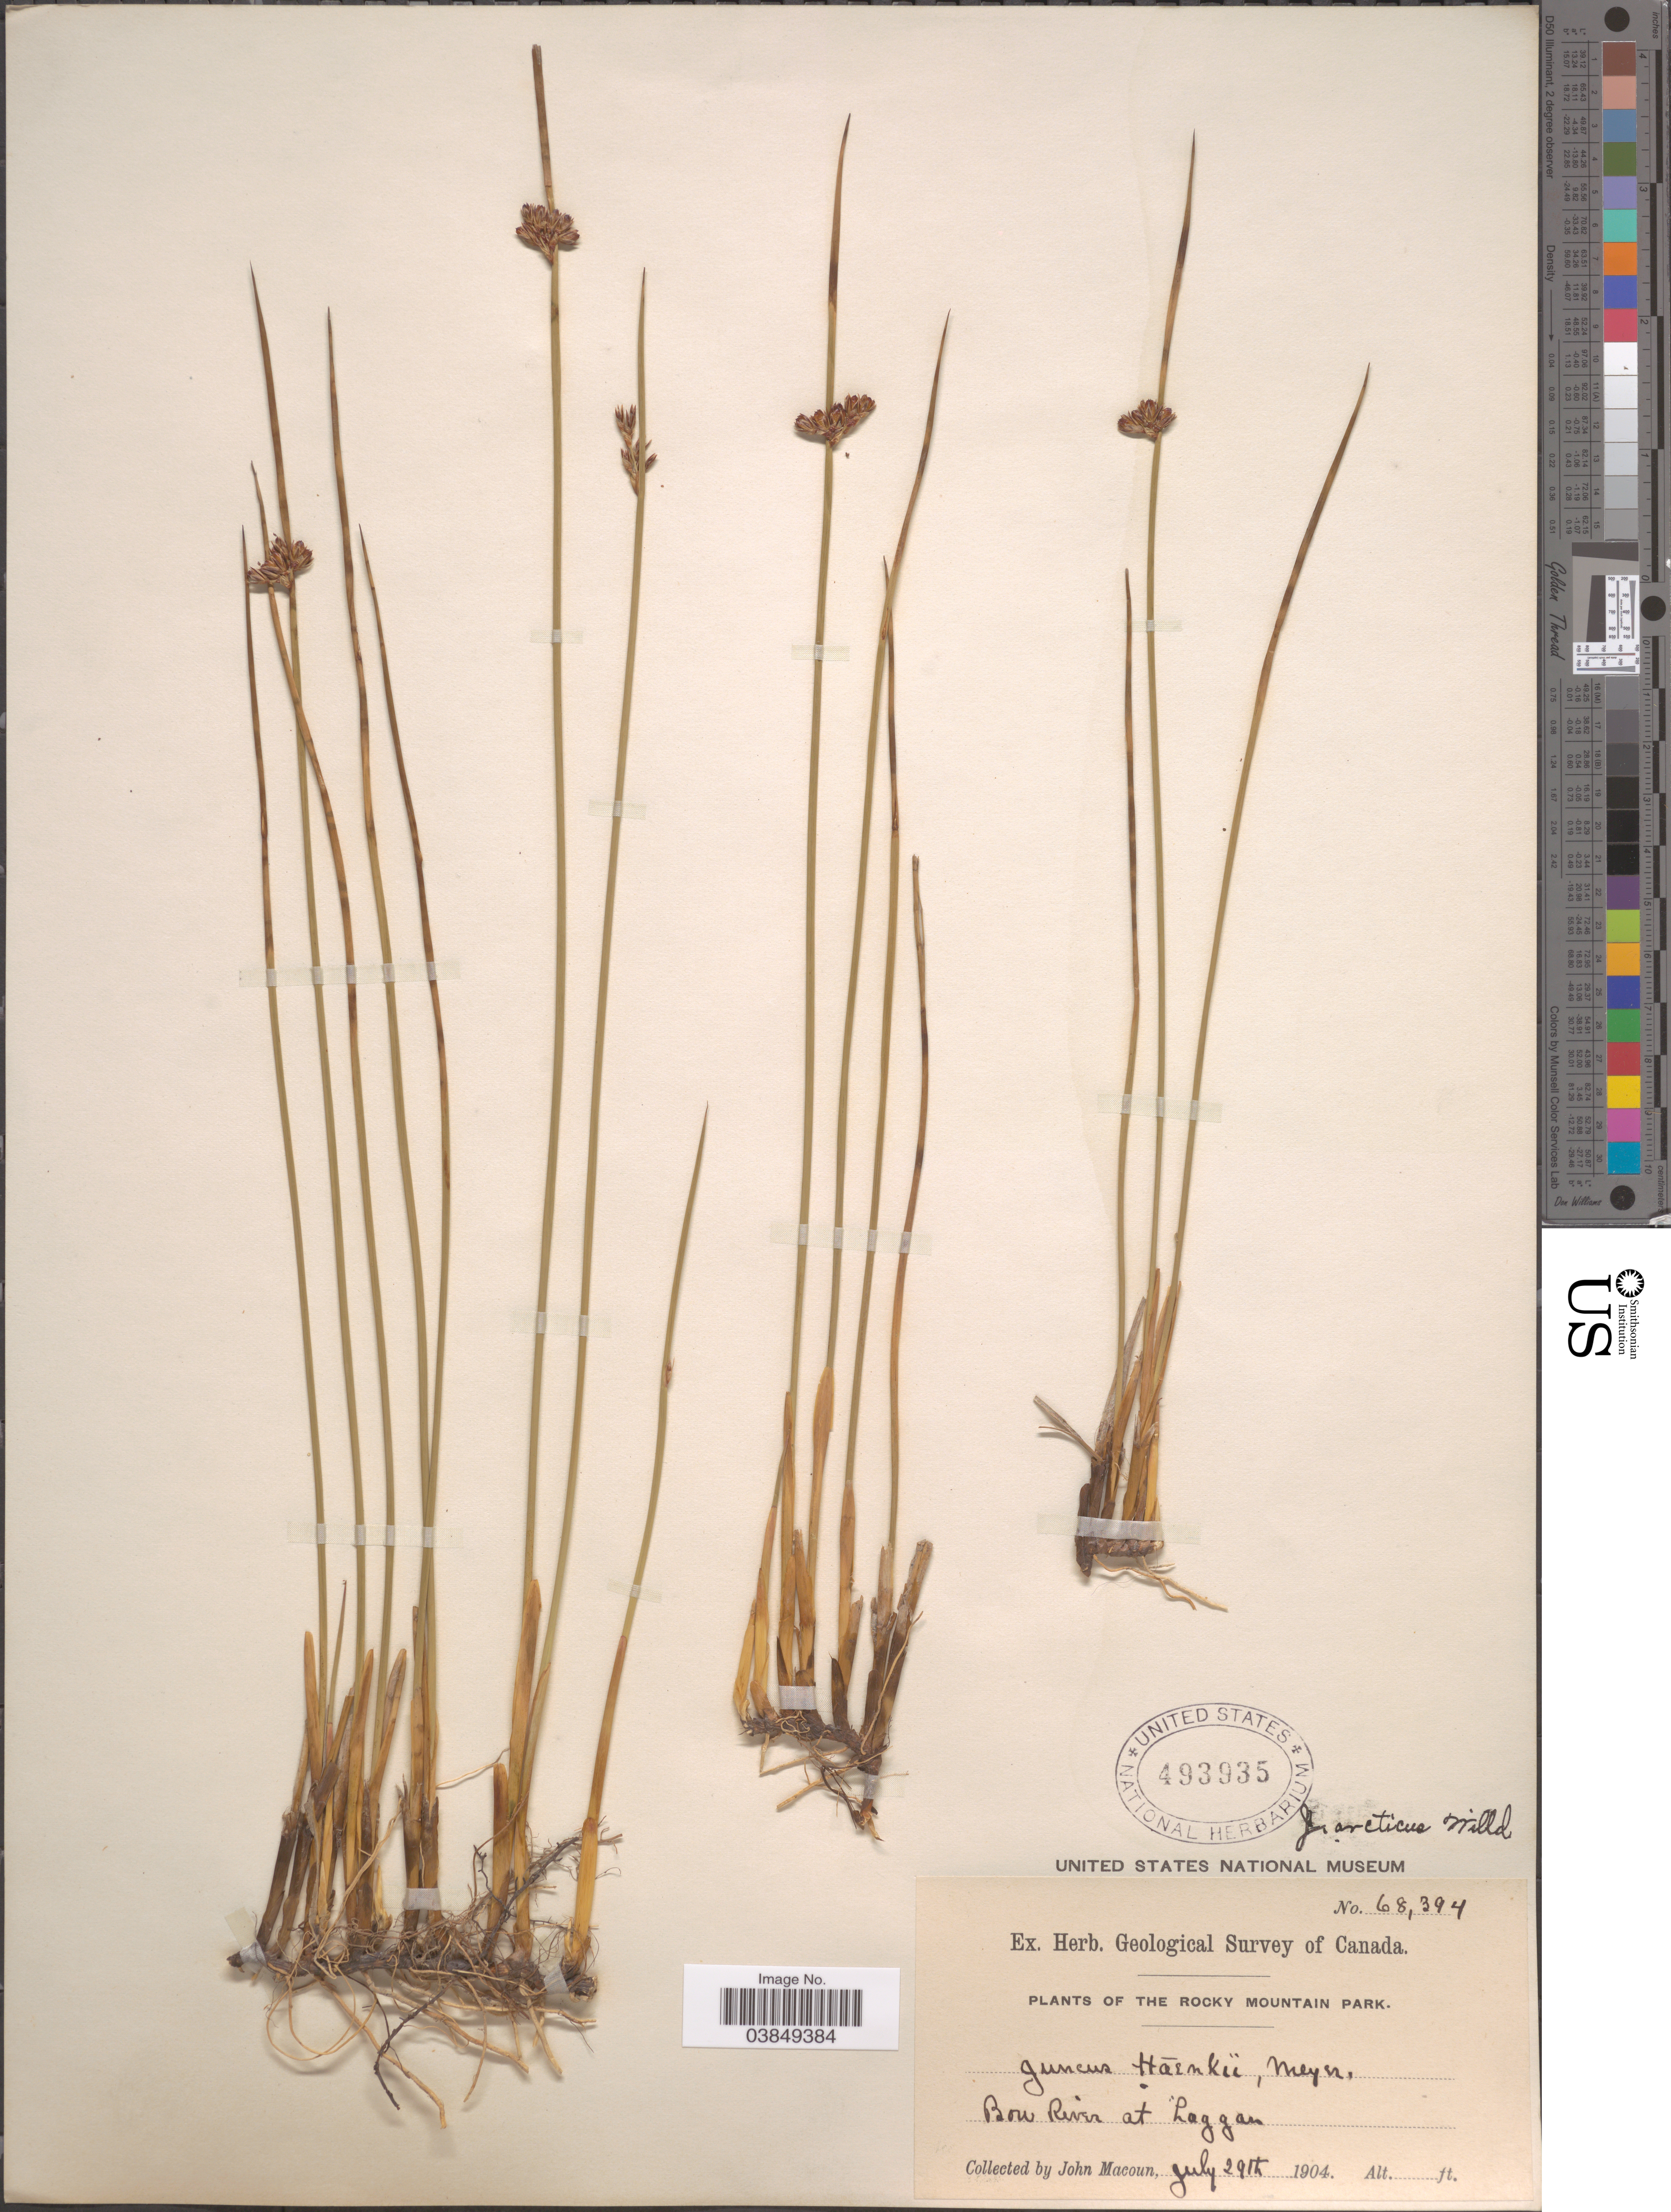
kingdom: Plantae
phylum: Tracheophyta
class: Liliopsida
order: Poales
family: Juncaceae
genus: Juncus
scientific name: Juncus arcticus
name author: Willd.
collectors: J. Macoun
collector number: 68394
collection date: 1904-07-29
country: Canada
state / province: Alberta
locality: Rocky Mountain Park. Bow River at Laggan.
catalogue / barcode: US 493935